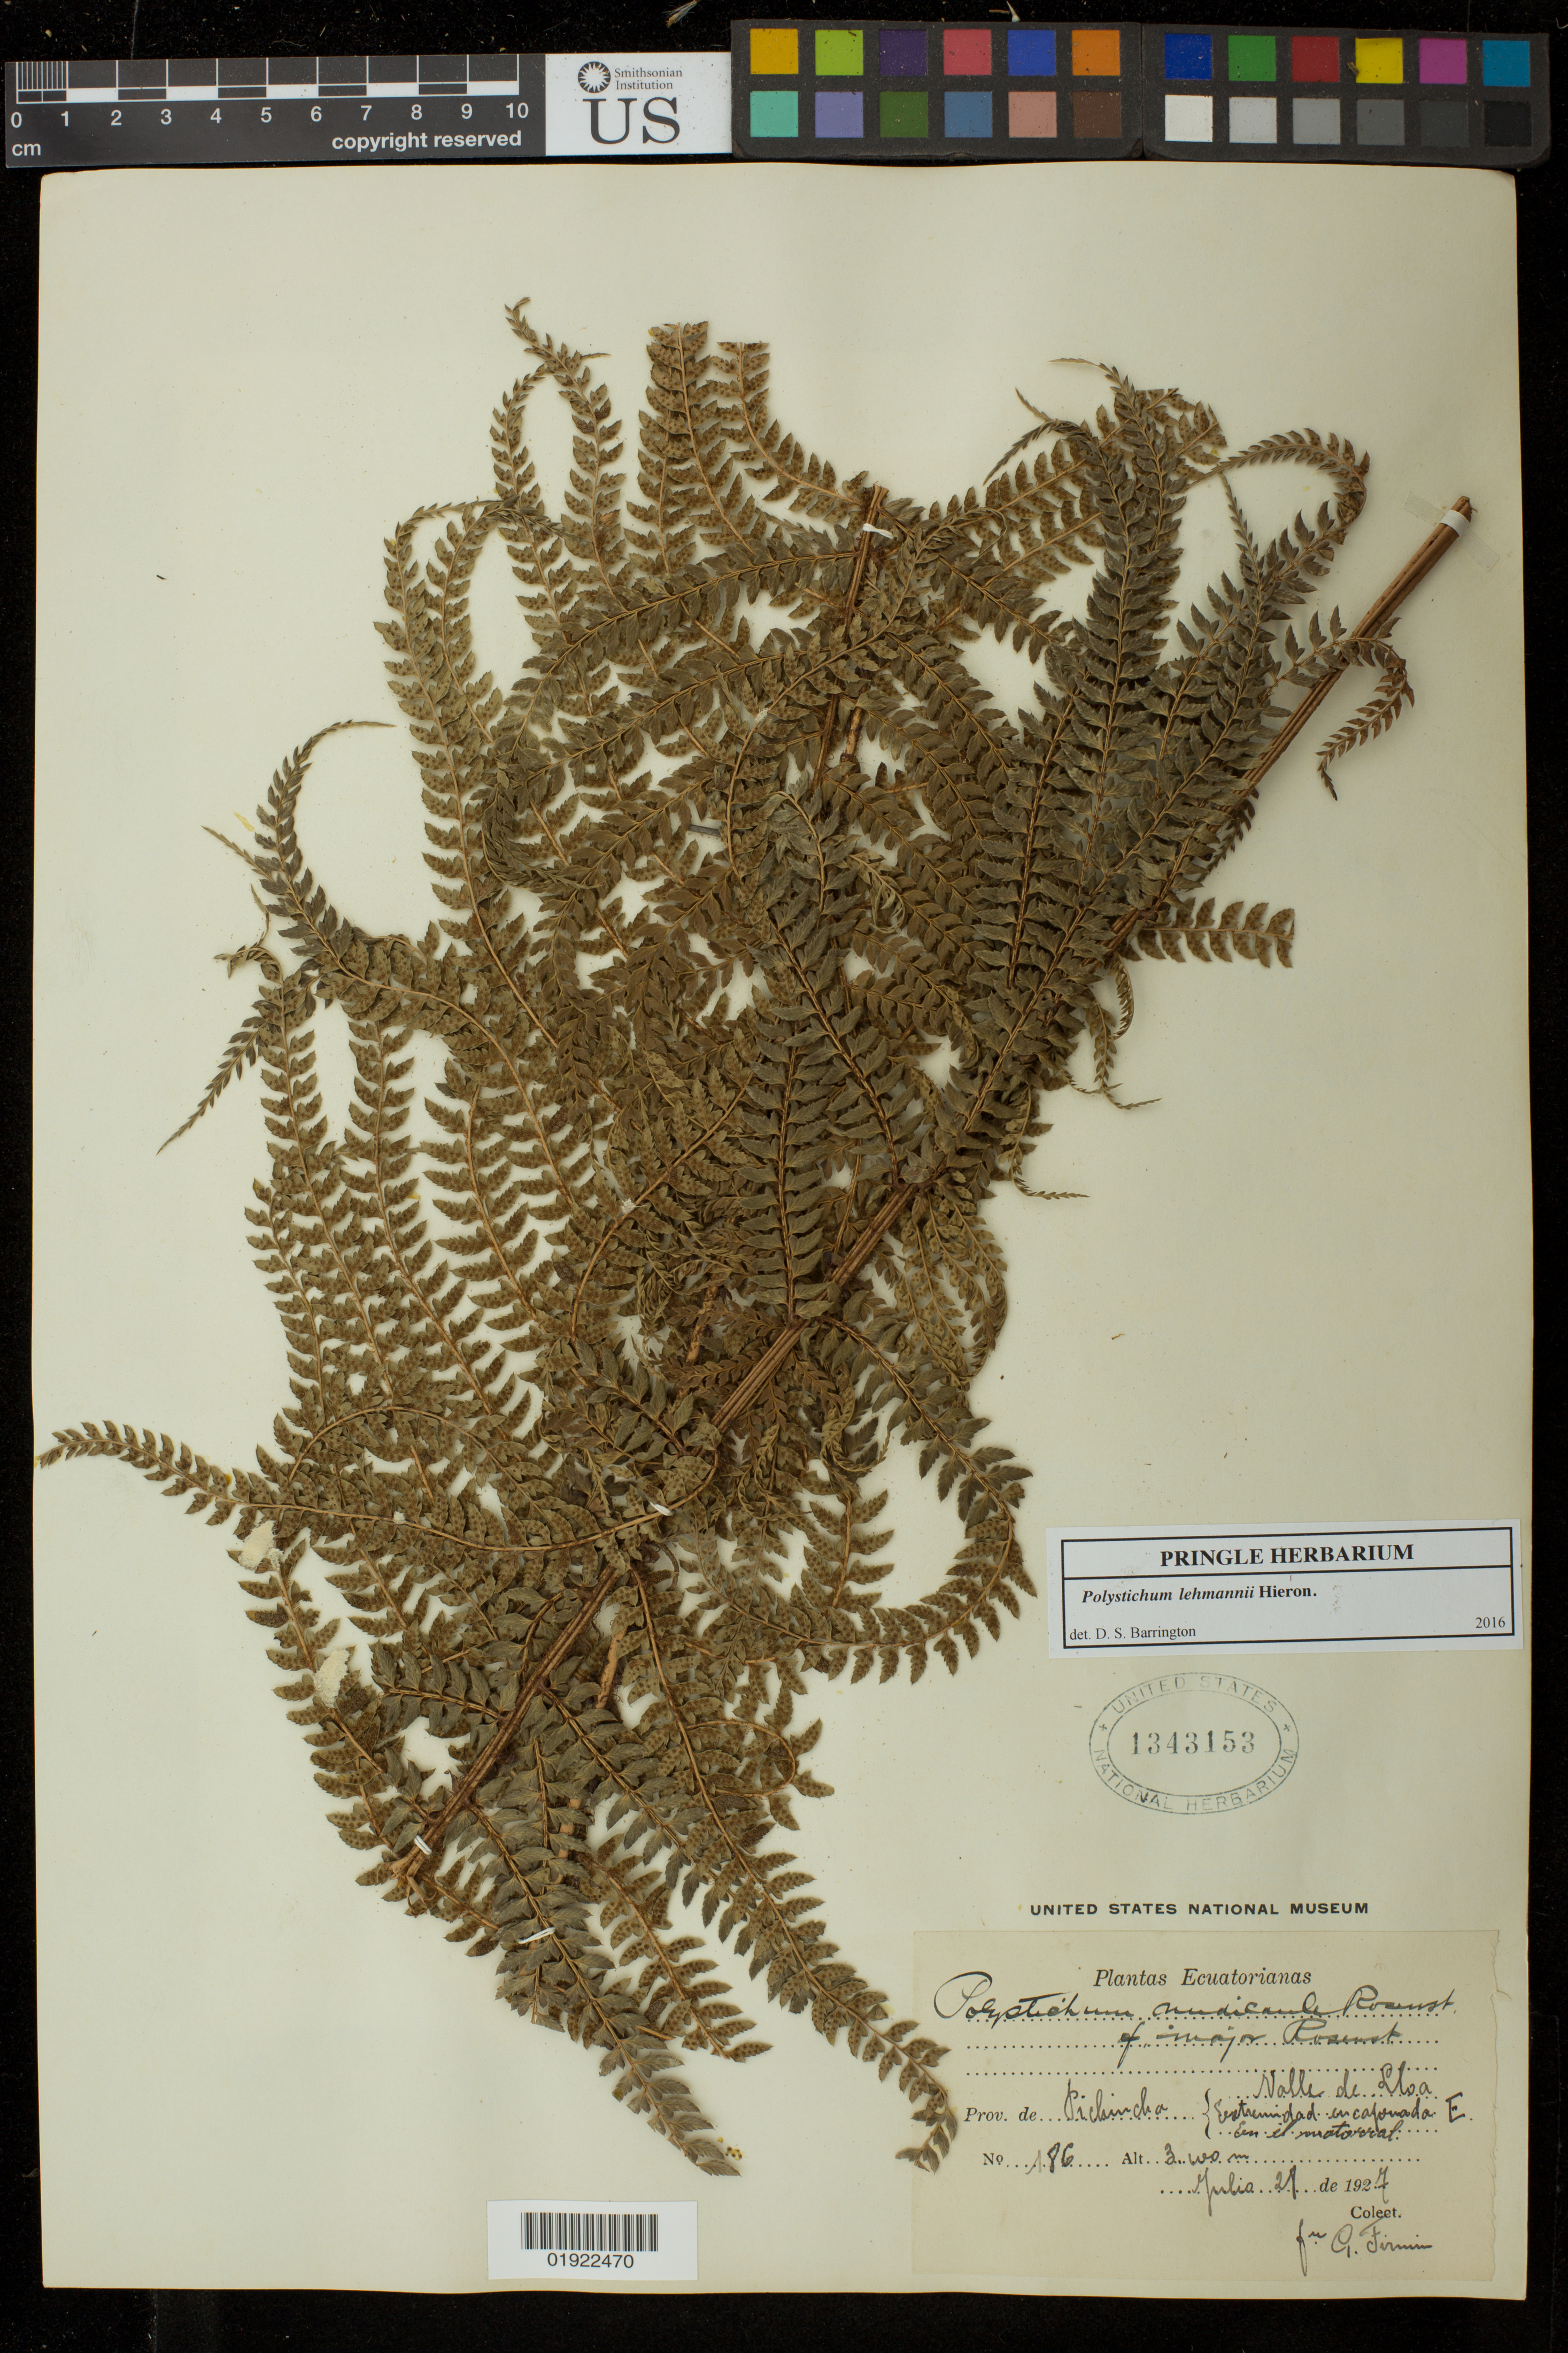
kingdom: Plantae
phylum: Tracheophyta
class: Polypodiopsida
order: Polypodiales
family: Dryopteridaceae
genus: Polystichum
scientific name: Polystichum lehmannii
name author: Hieron.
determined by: Barrington, D. S., Curator (VT), University of Vermont (UNITED STATES)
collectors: G. Firmin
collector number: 186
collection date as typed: Julio 28, 1927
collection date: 1927-07-28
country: Ecuador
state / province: Pichincha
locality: Nalle de Lloa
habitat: extremidad en calzada, en el matorral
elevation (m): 3100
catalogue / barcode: US 1343153